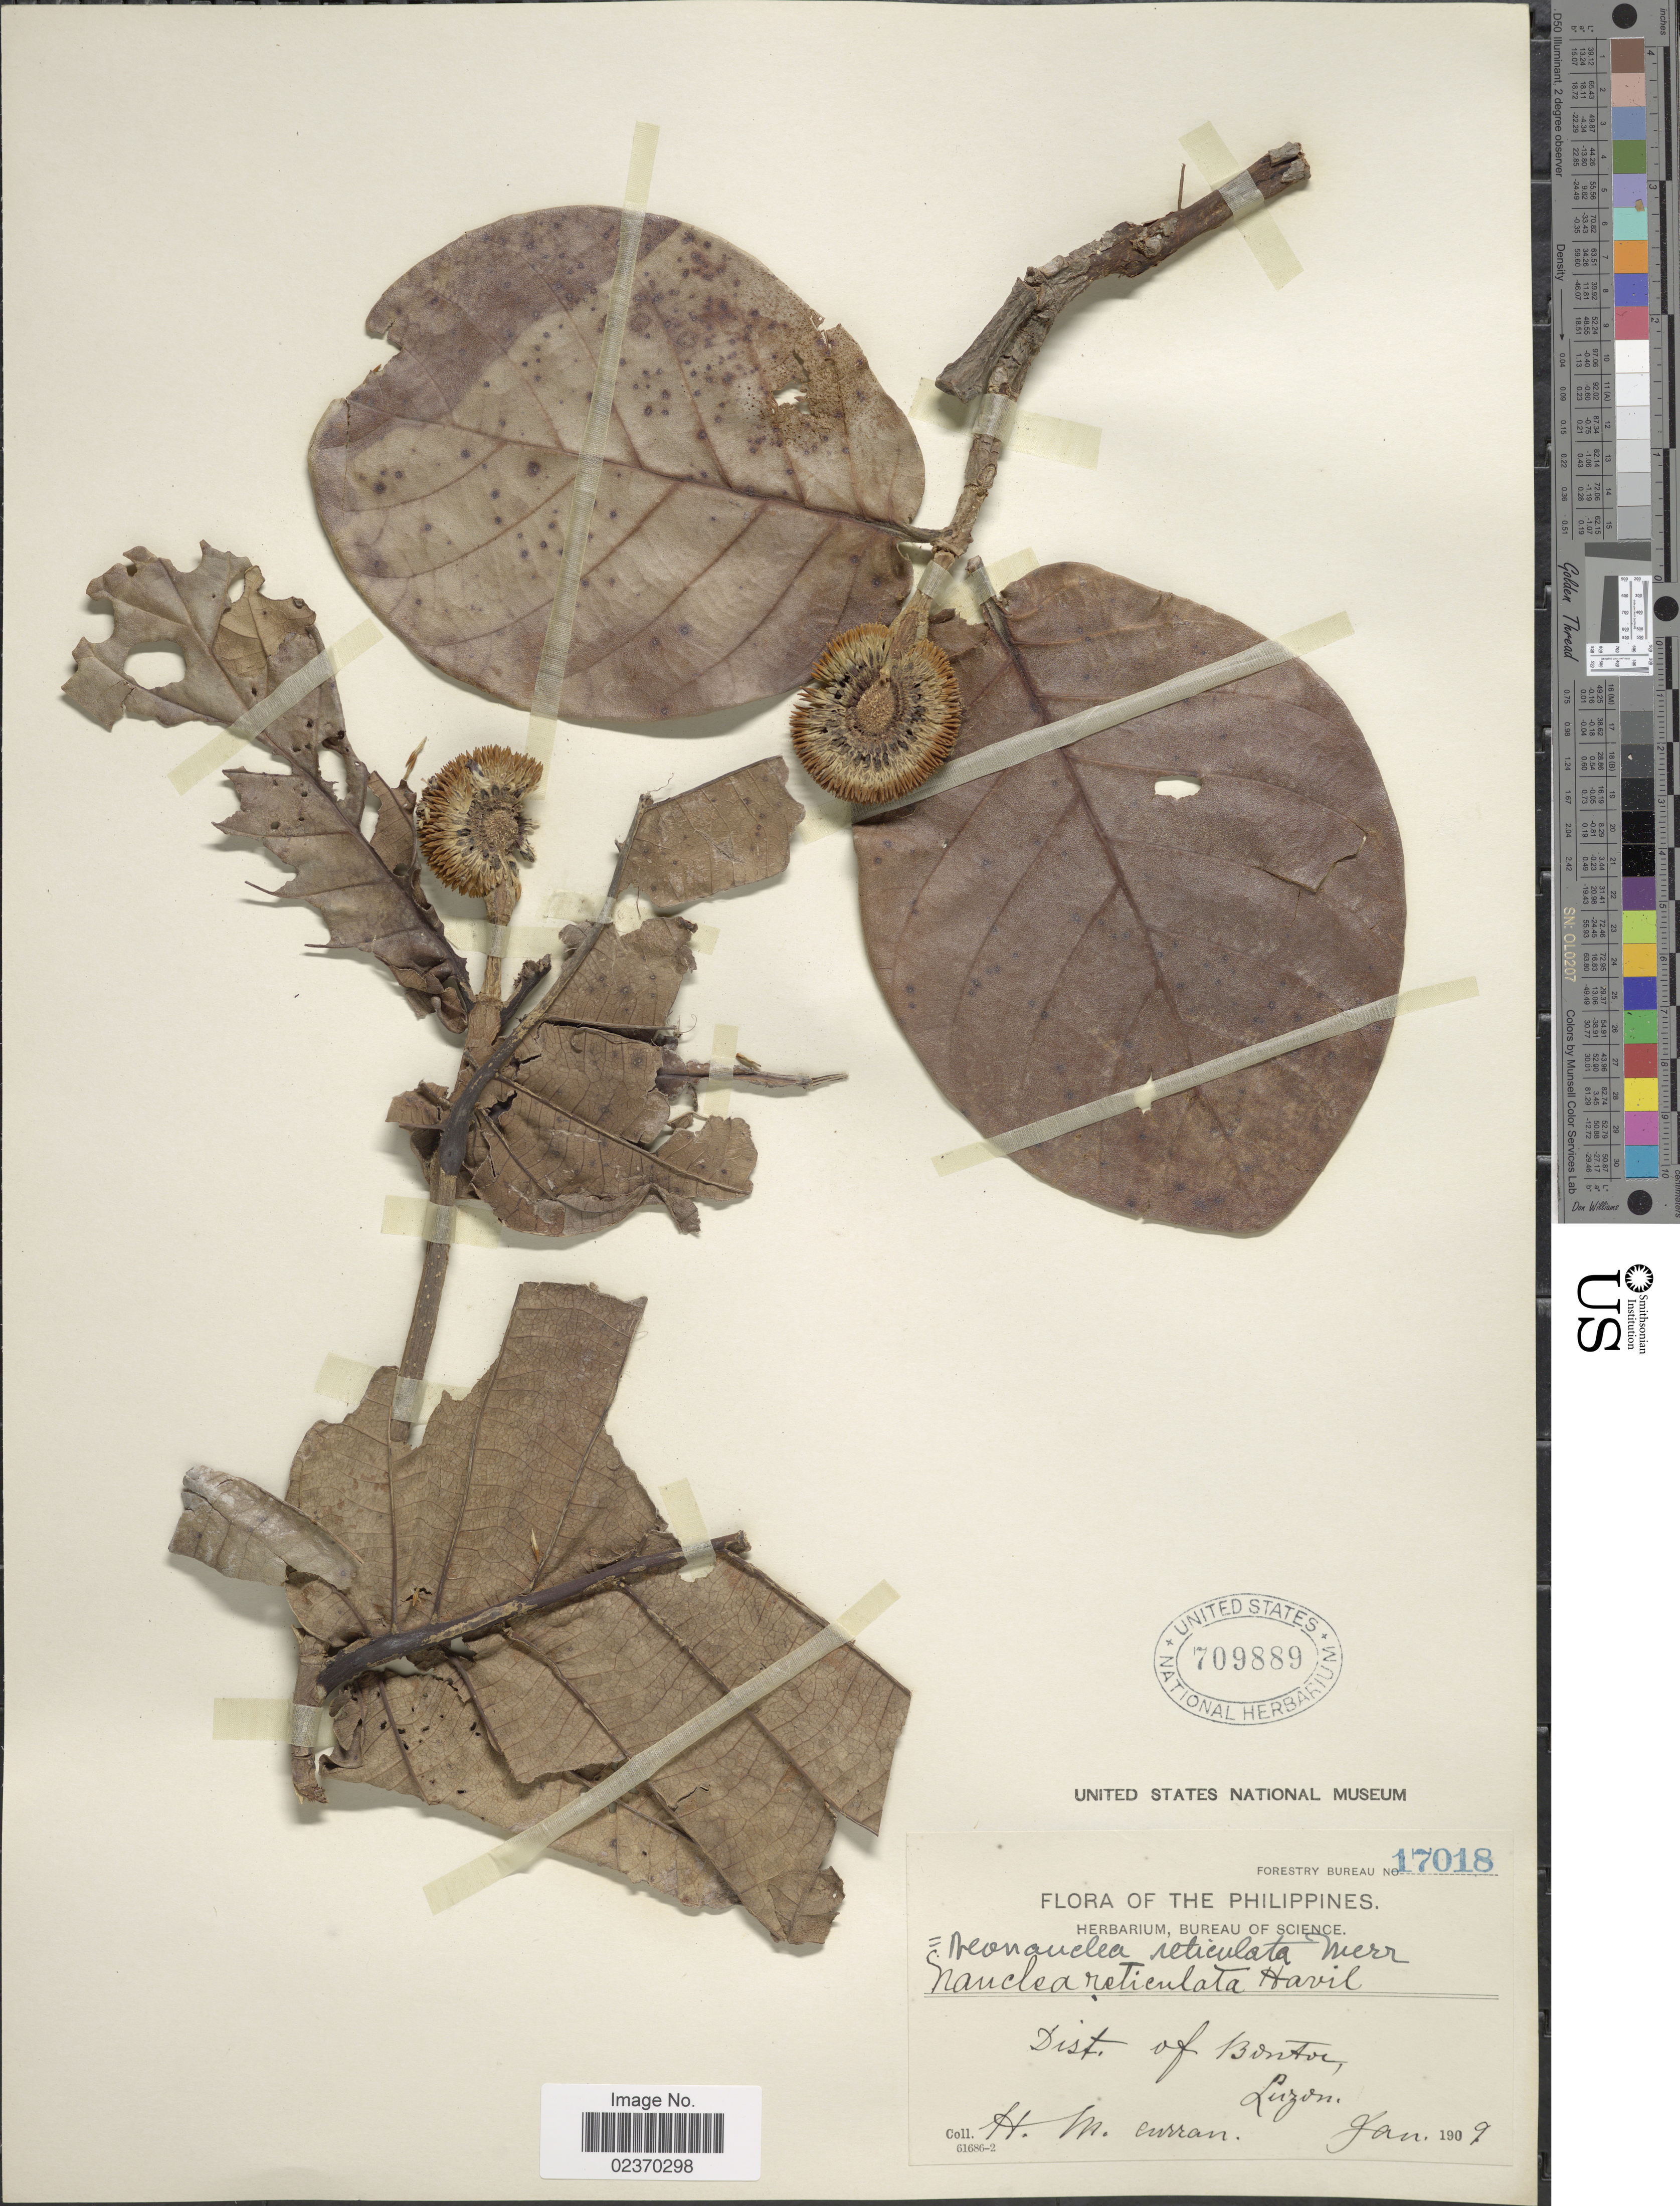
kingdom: Plantae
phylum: Tracheophyta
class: Magnoliopsida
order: Gentianales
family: Rubiaceae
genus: Neonauclea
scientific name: Neonauclea reticulata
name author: (Havil.) Merr.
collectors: H. M. Curran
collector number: Forestry Bureau 17018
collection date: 1909-01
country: Philippines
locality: Dist. of Bontoc, Luzon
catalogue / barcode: US 709889